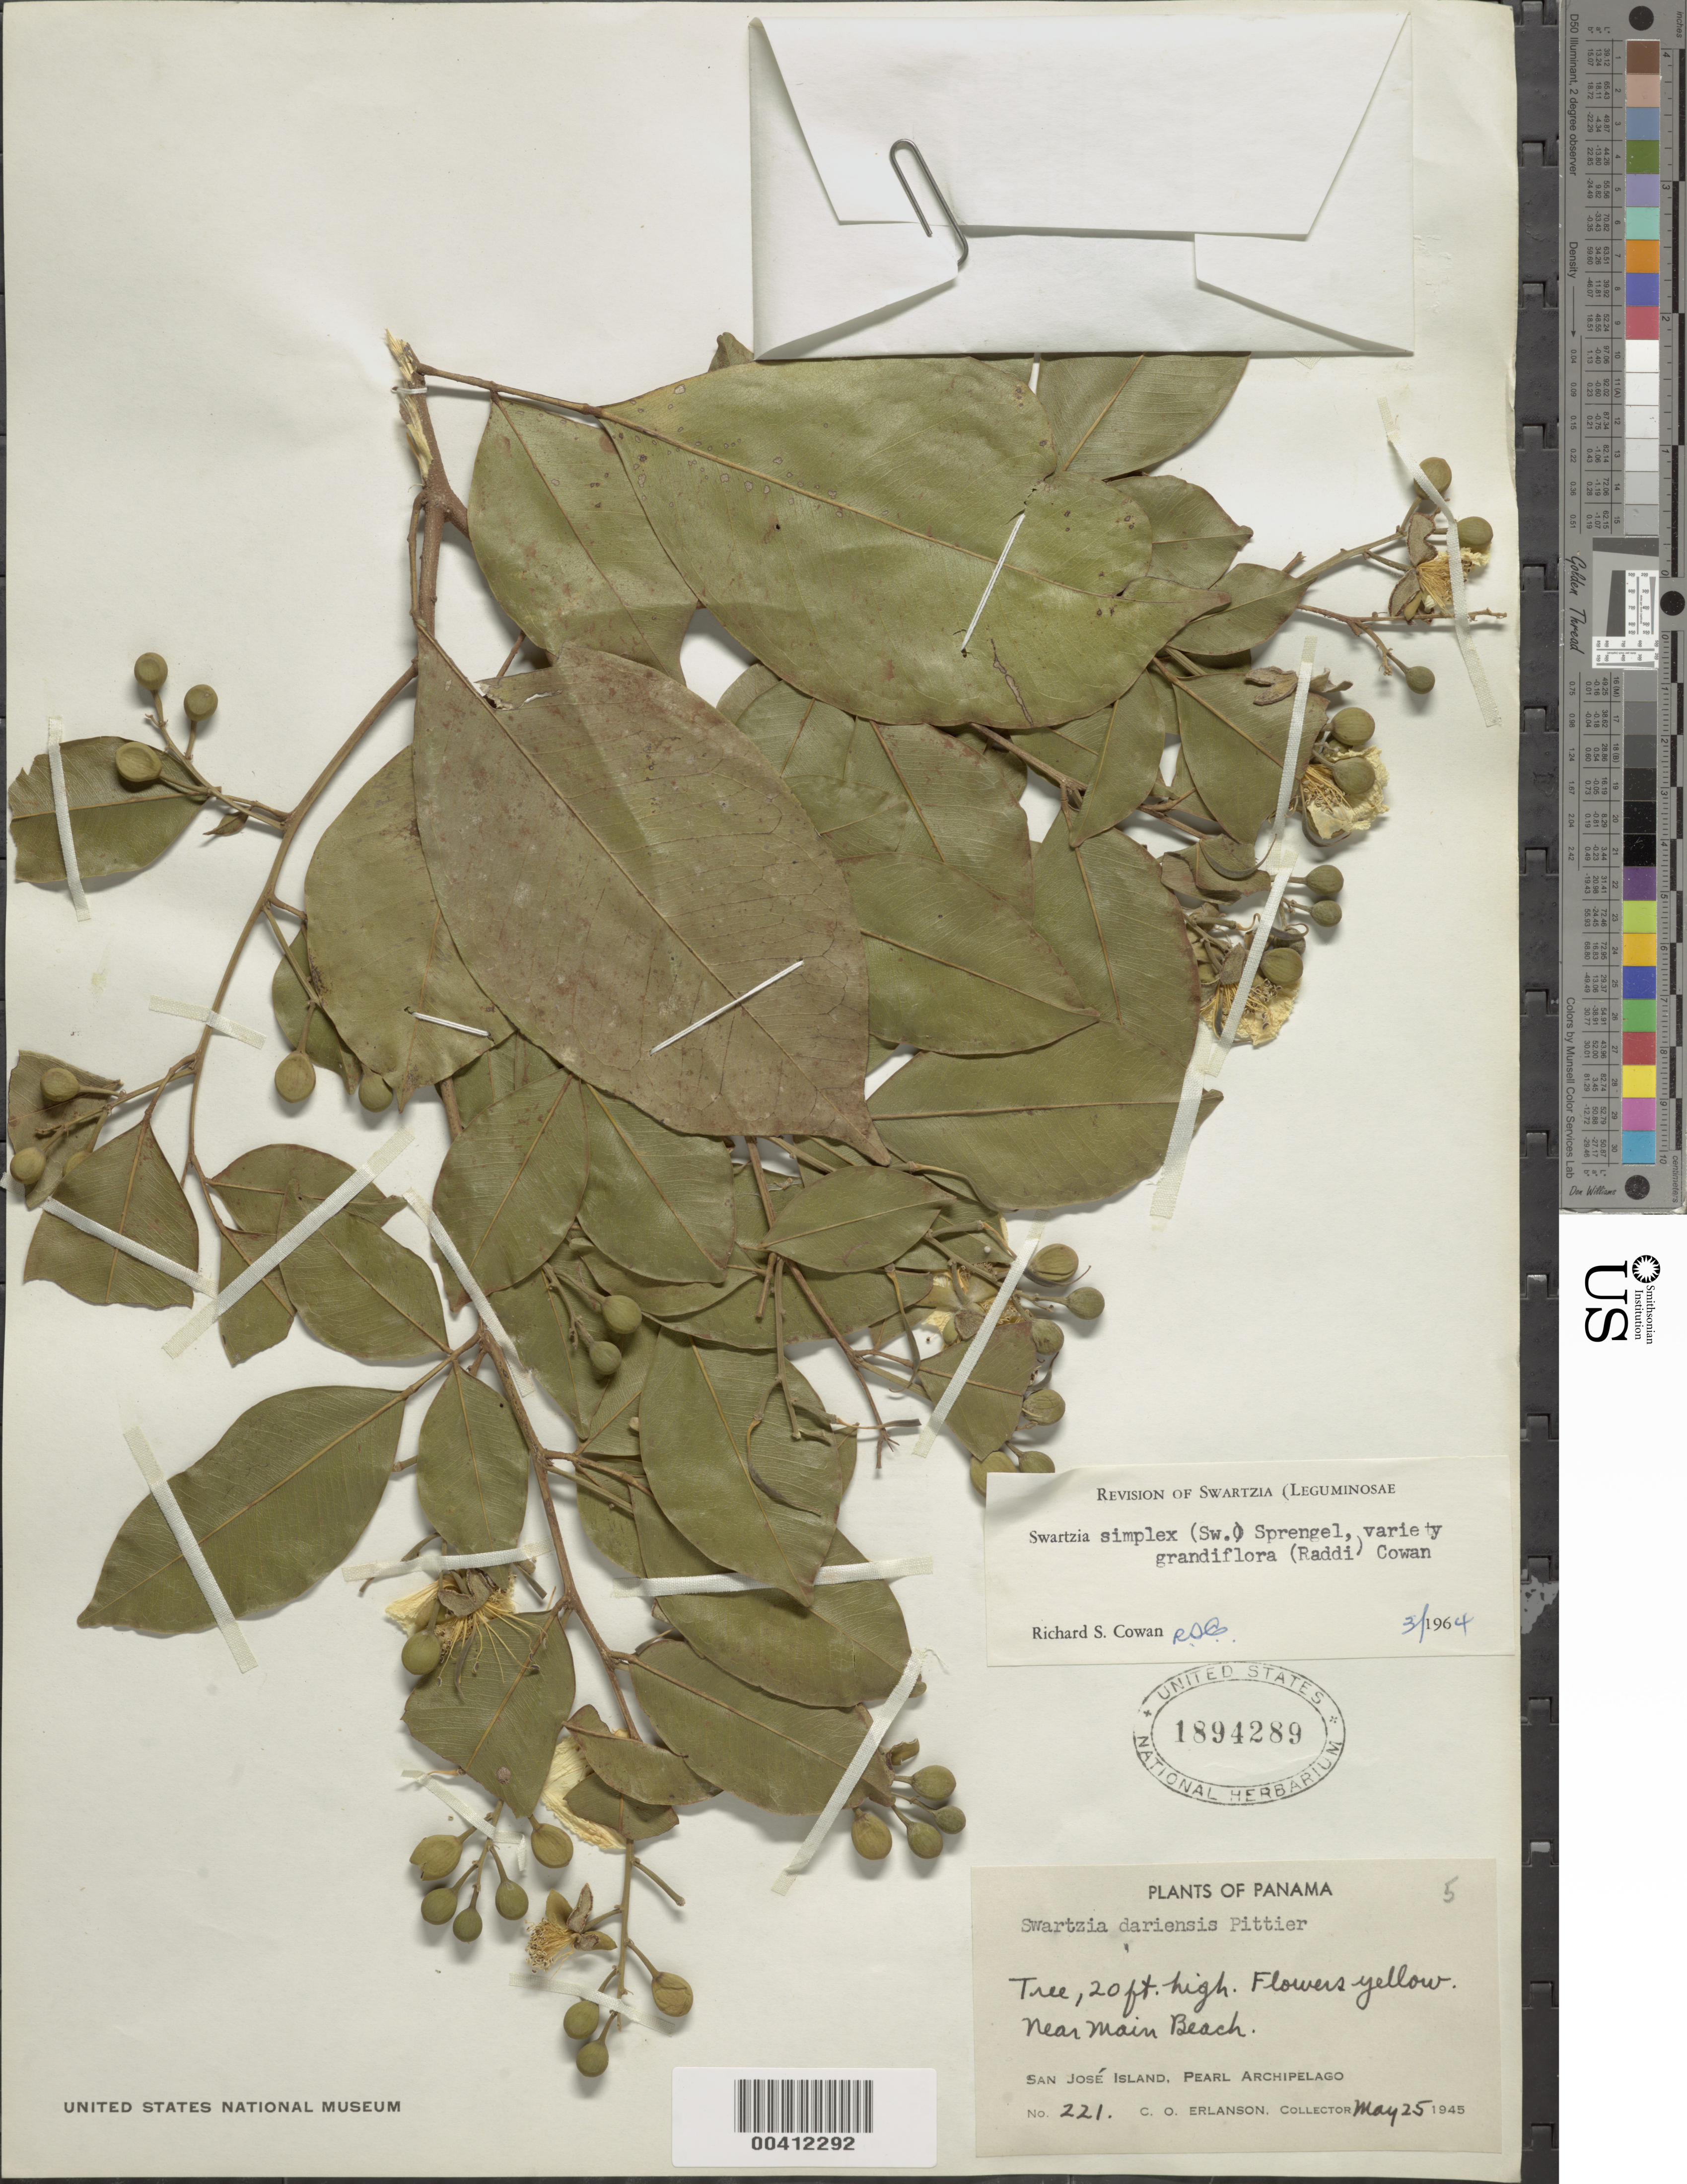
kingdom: Plantae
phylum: Tracheophyta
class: Magnoliopsida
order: Fabales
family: Fabaceae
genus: Swartzia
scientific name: Swartzia simplex var. grandiflora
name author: (Raddi) R.S. Cowan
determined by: Cowan, R. S.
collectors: C. O. Erlanson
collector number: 221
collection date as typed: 25 May 1945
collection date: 1945-05-25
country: Panama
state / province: Panamá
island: San José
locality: Near main beach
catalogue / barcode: US 1894289